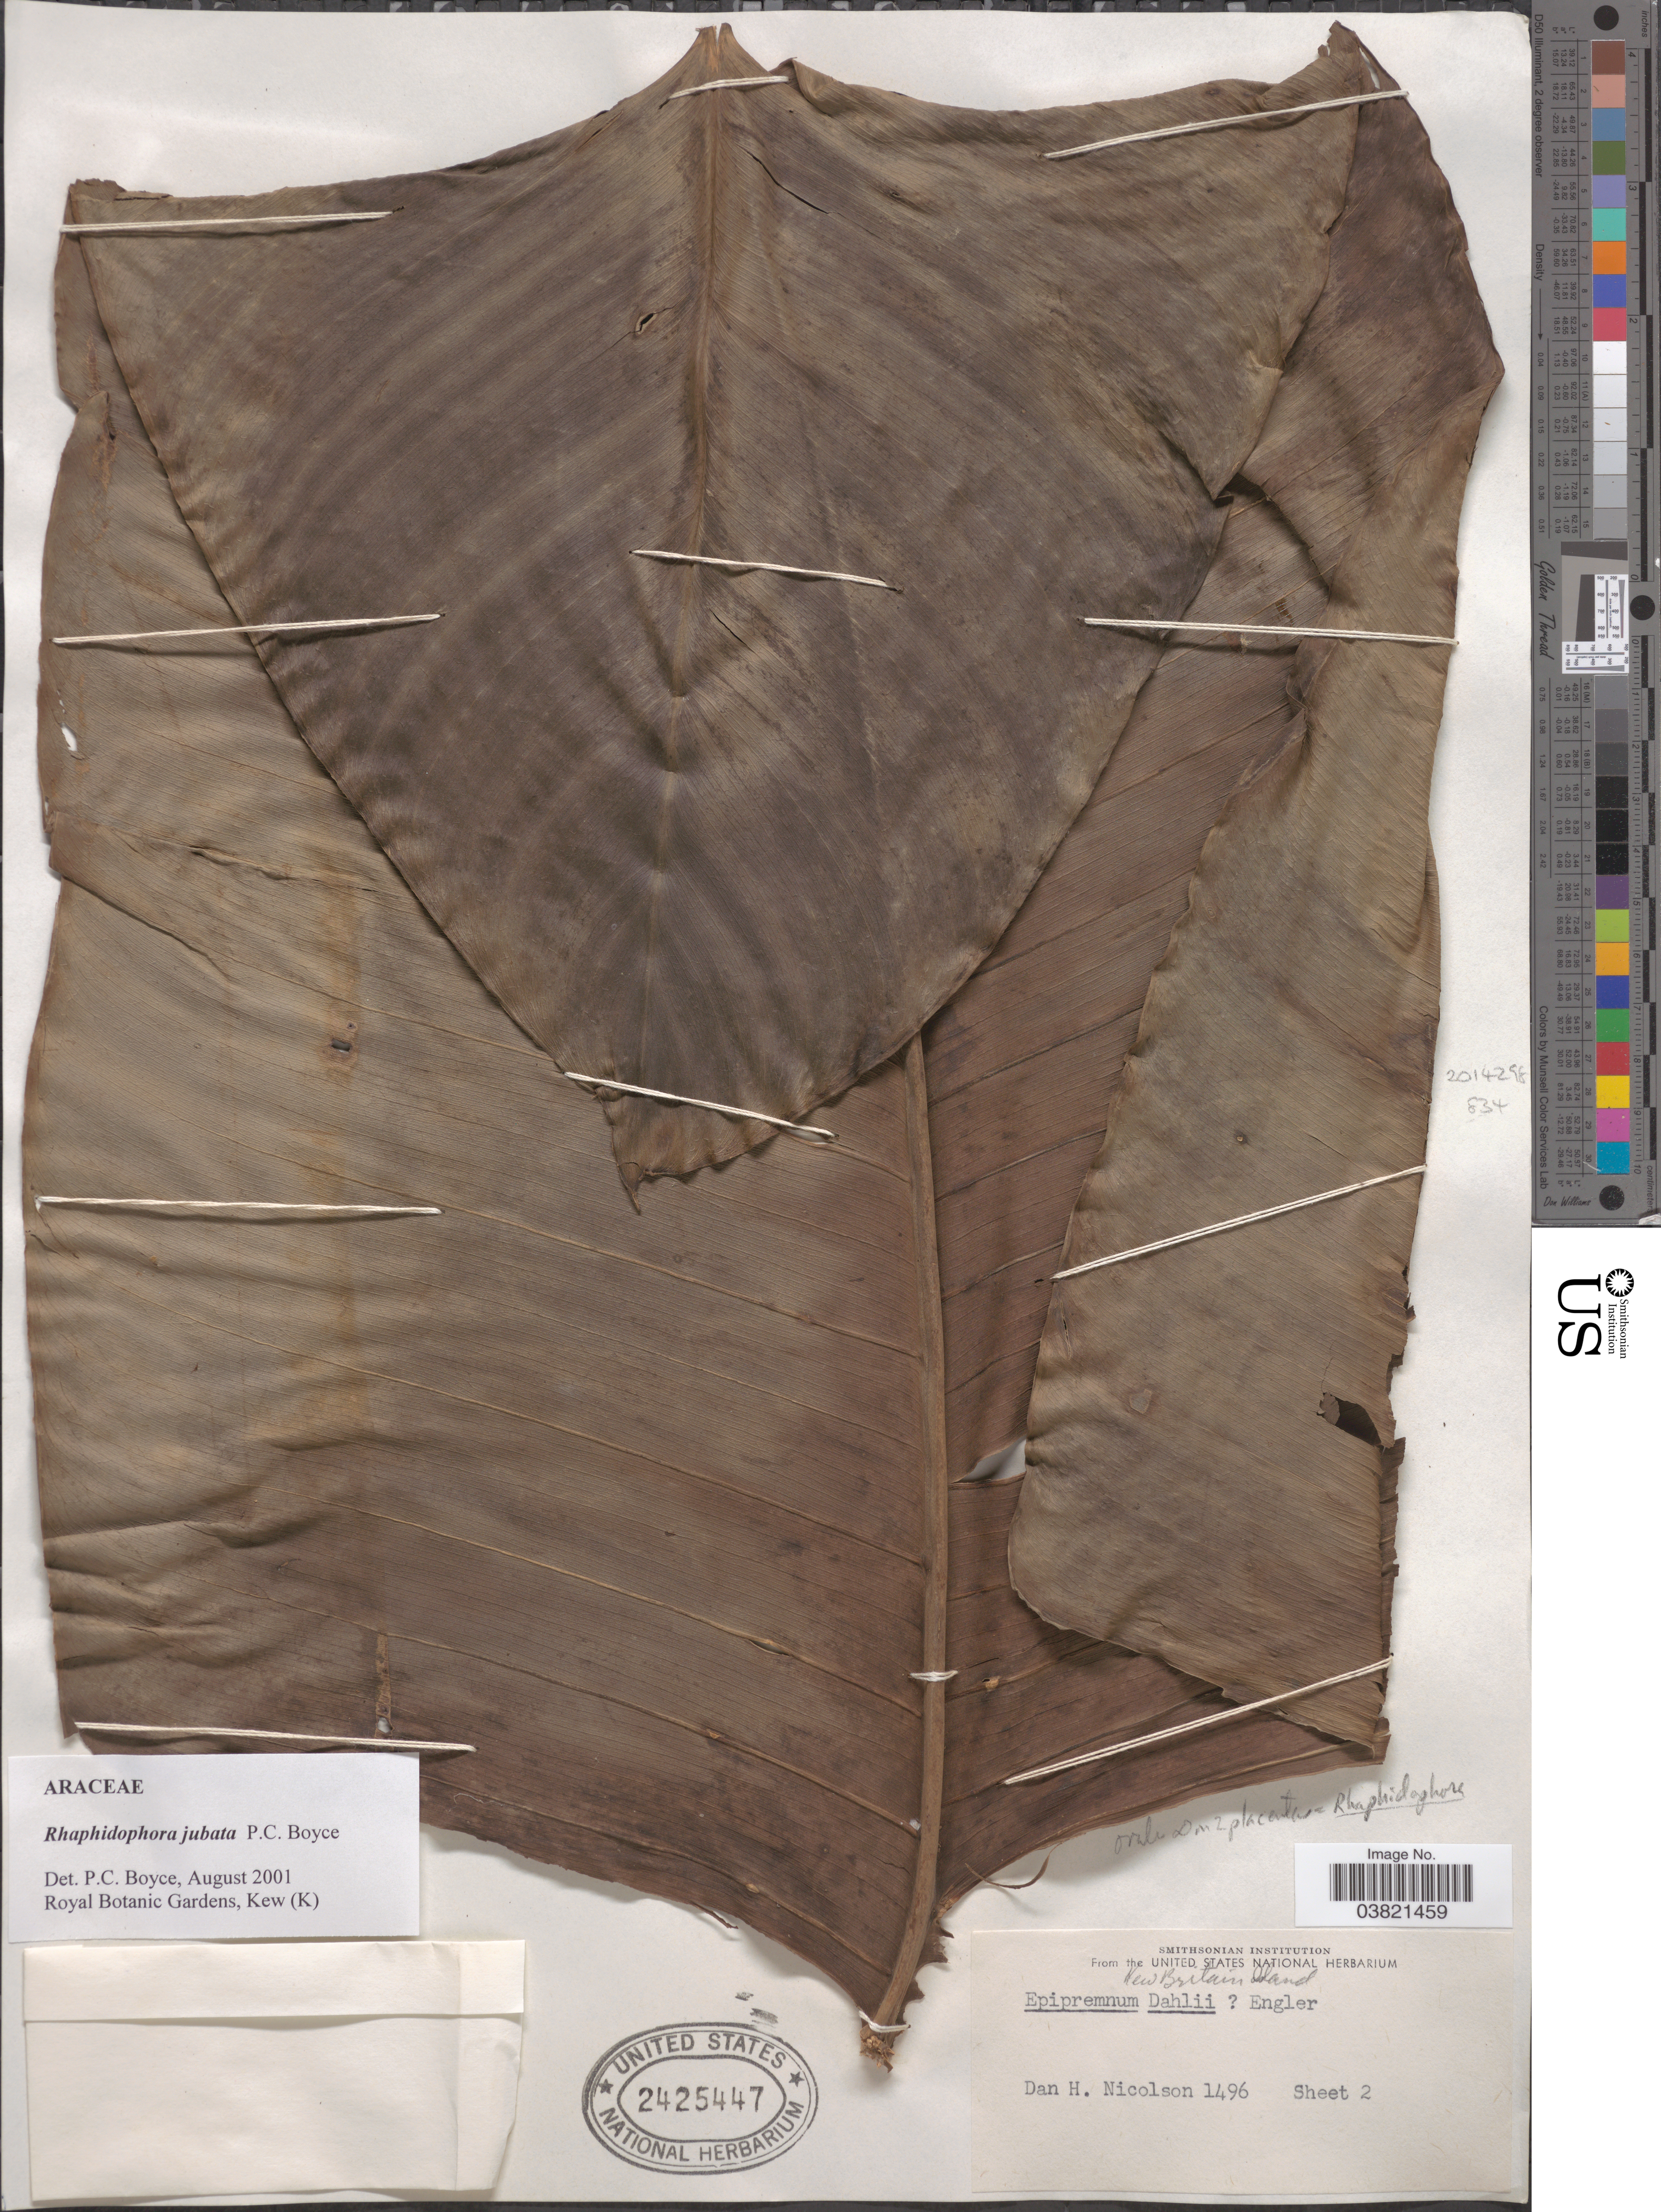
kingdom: Plantae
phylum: Tracheophyta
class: Liliopsida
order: Alismatales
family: Araceae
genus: Rhaphidophora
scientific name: Rhaphidophora jubata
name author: P.C. Boyce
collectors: D. H. Nicolson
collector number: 1496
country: Papua New Guinea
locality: New Britain Island.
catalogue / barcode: US 2425447